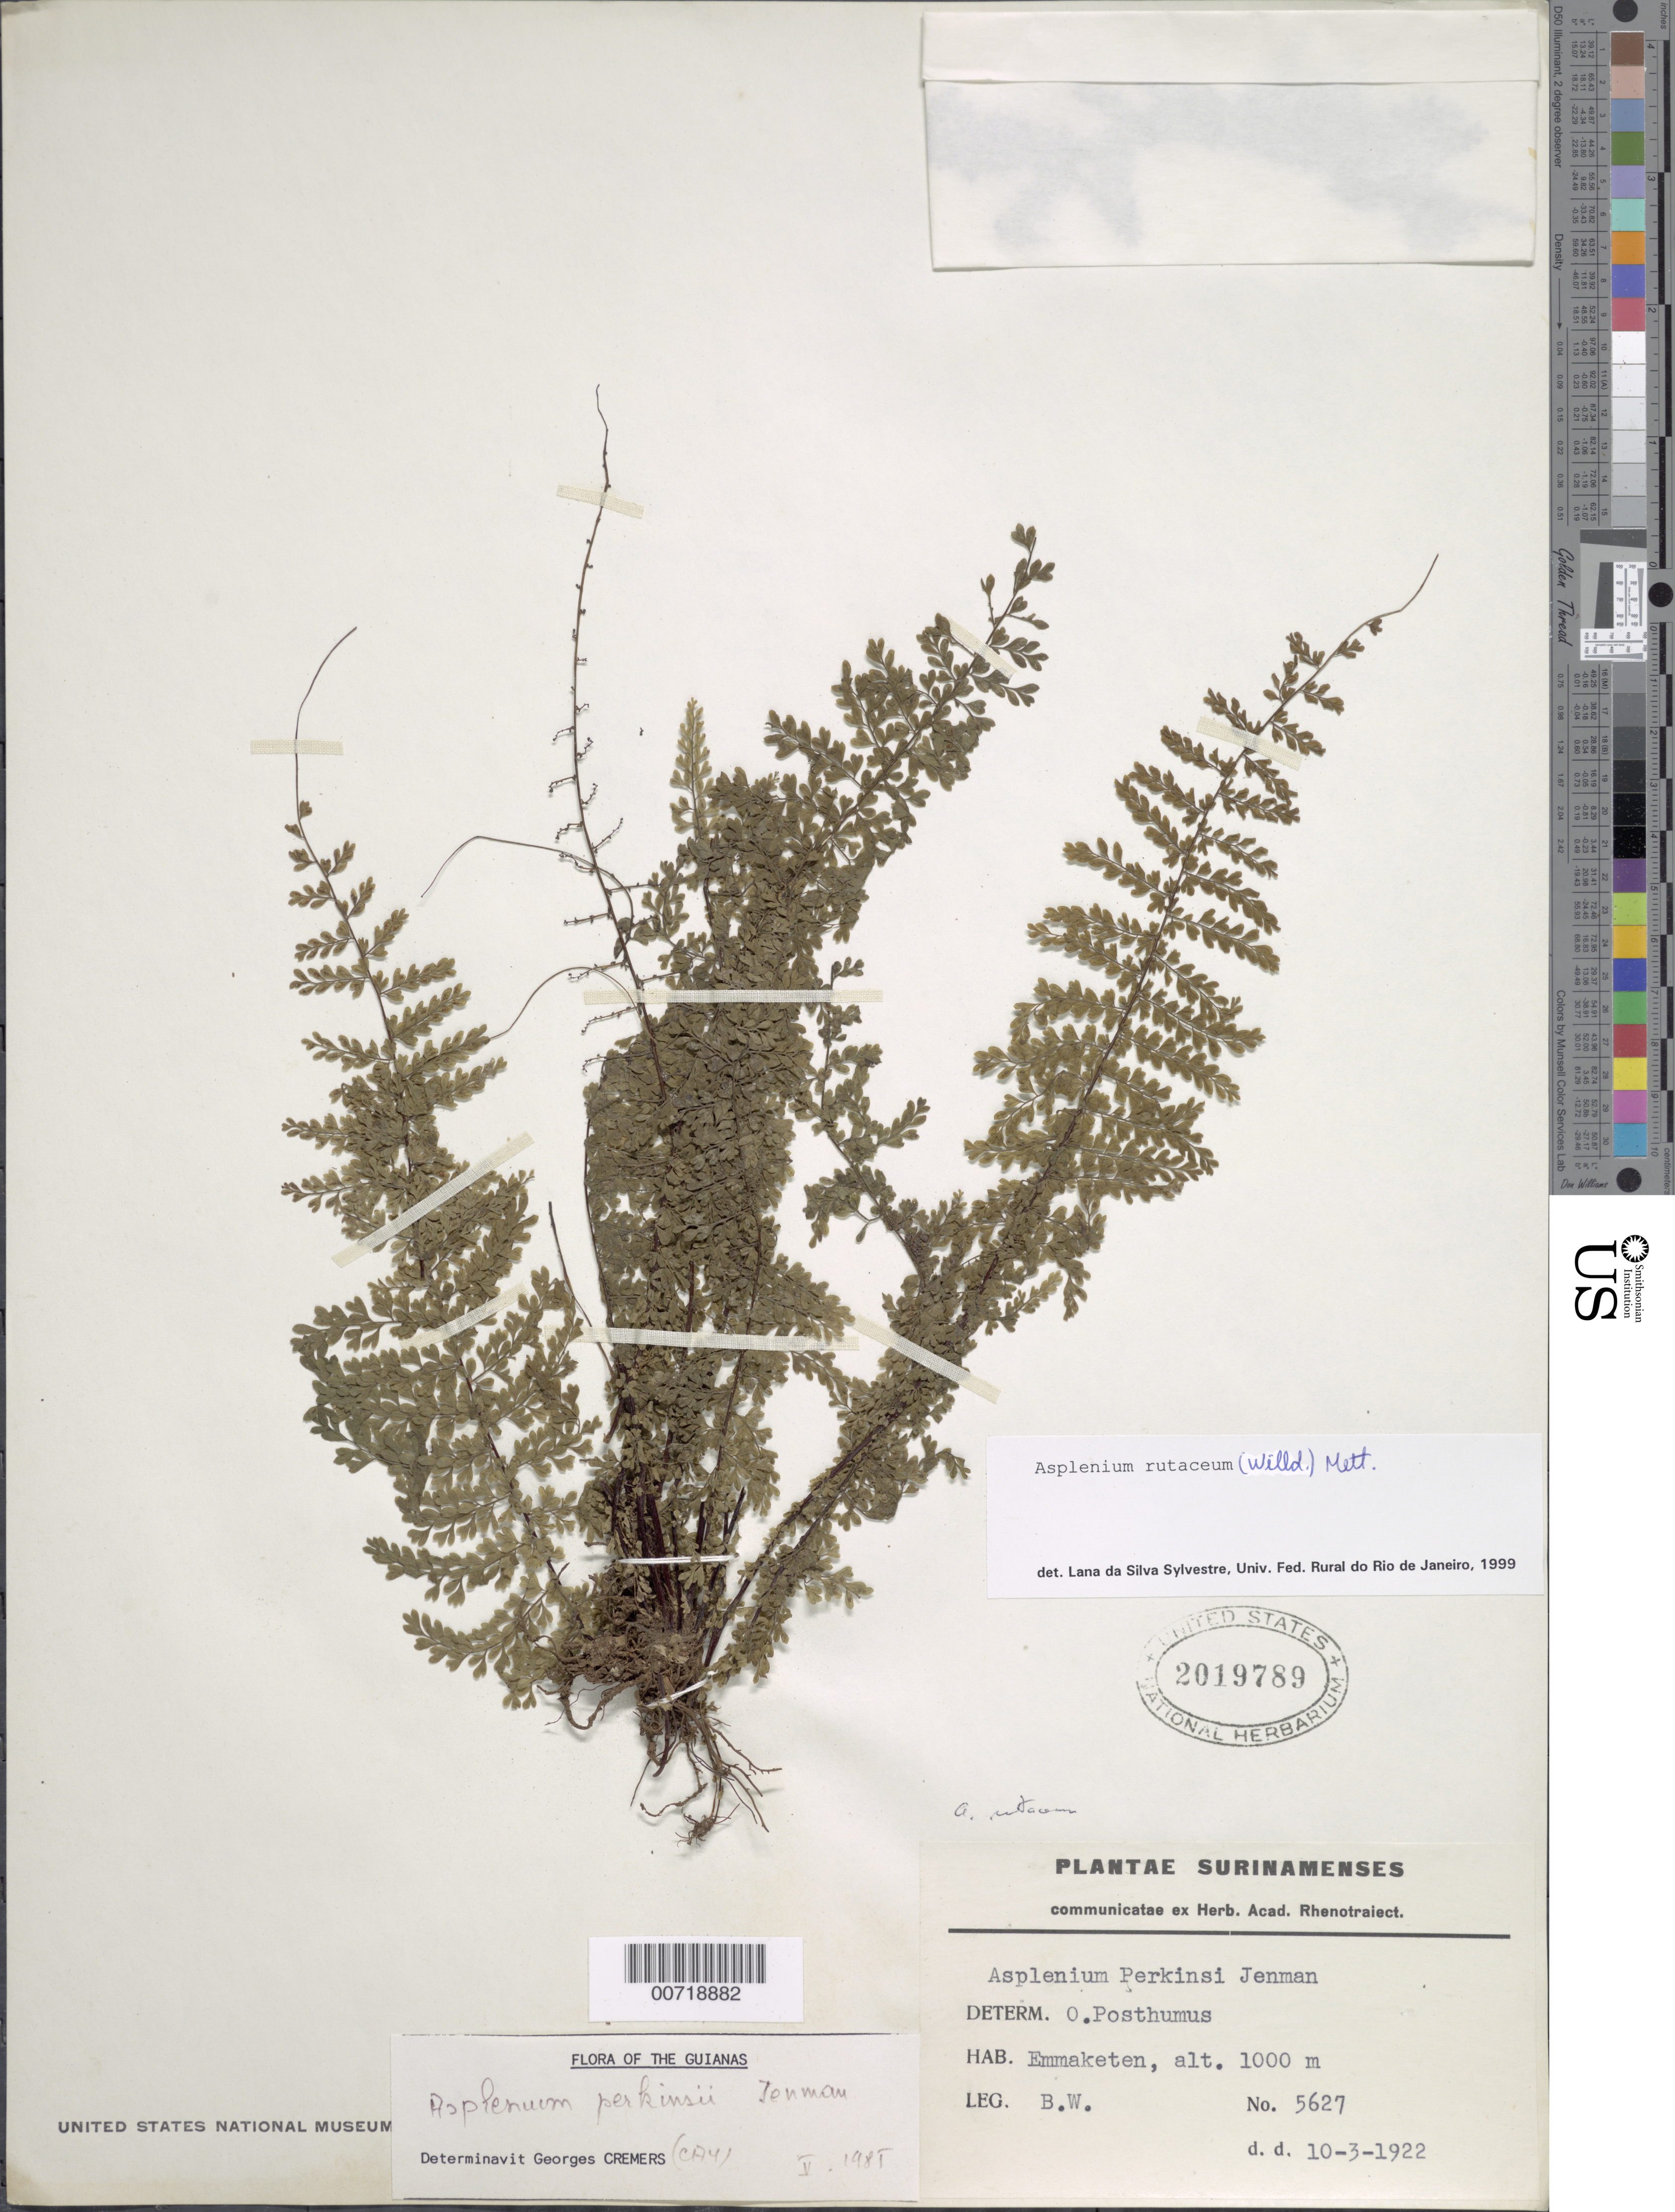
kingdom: Plantae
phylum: Tracheophyta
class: Polypodiopsida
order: Polypodiales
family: Aspleniaceae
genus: Asplenium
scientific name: Asplenium rutaceum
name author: (Willd.) Mett.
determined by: Sylvestre, L. da Silva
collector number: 5627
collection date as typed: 10-Mar-22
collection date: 1922-03-10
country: Suriname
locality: Emmaketen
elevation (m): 1000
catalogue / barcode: US 2019789